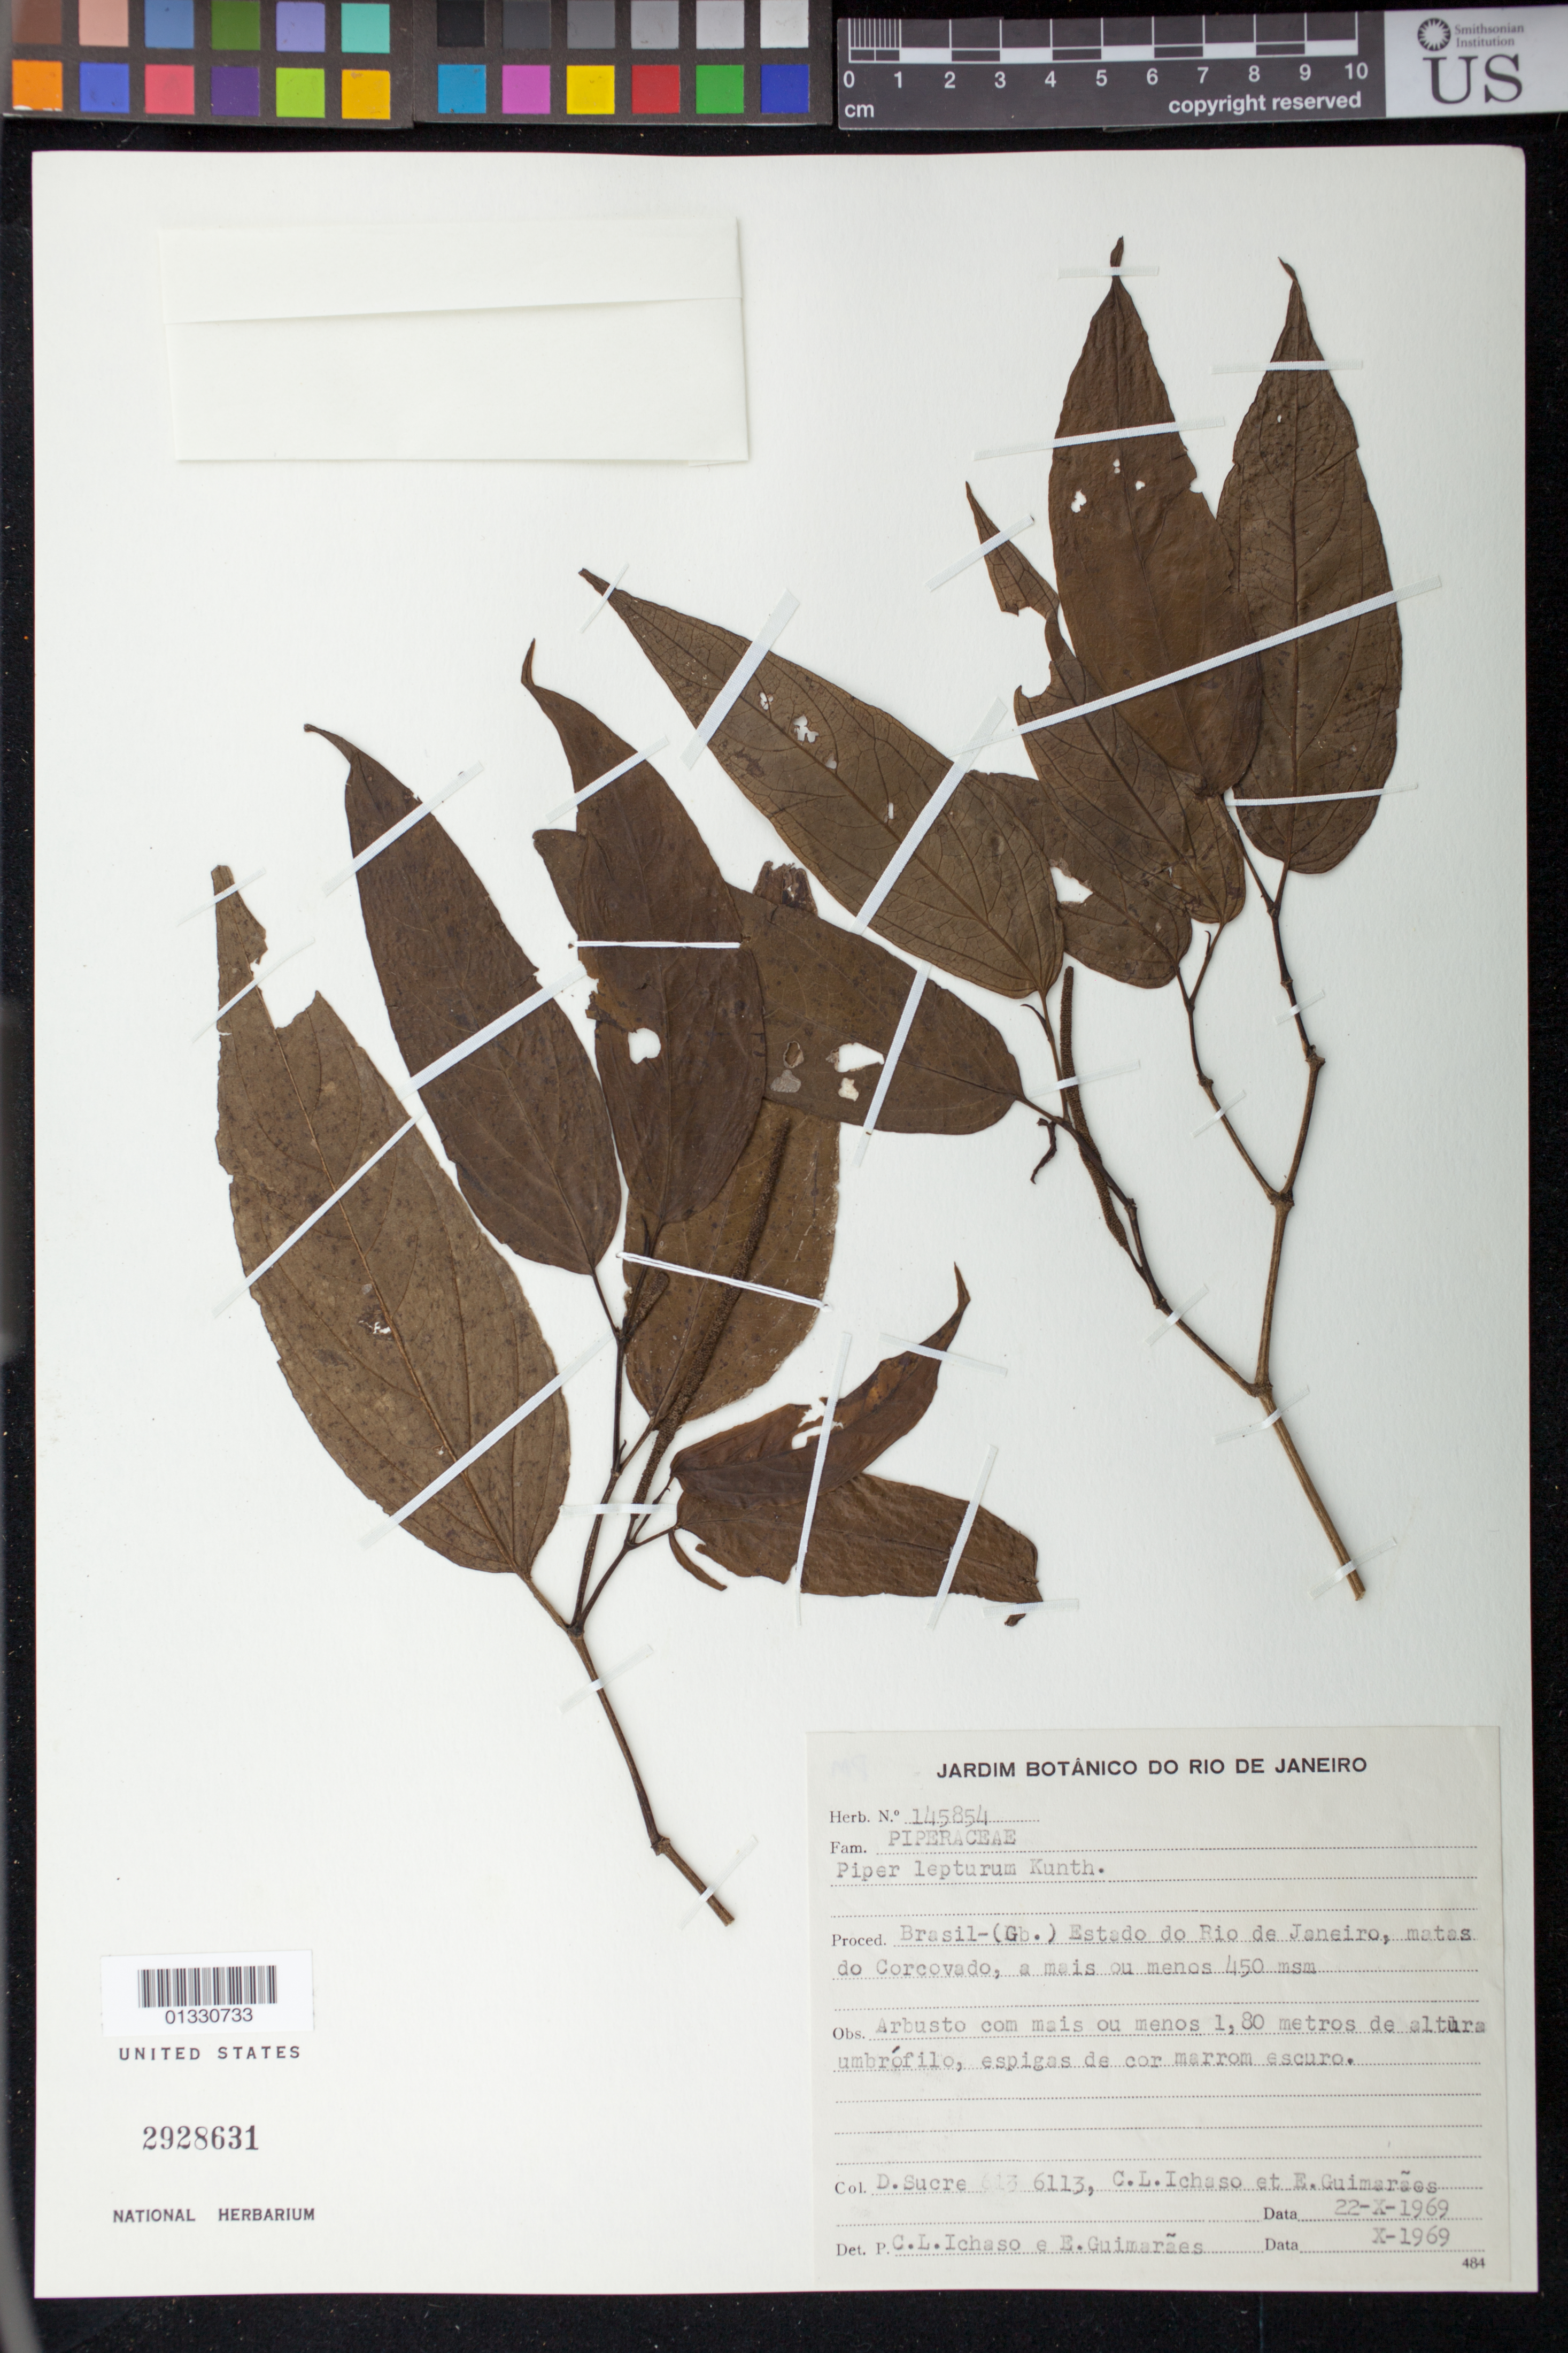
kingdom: Plantae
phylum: Tracheophyta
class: Magnoliopsida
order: Piperales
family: Piperaceae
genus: Piper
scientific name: Piper lepturum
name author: Kunth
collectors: D. Sucre, C. L. Ichaso & E. Guimaraes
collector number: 6113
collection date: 1969-10-22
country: Brazil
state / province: Rio de Janeiro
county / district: Rio de Janeiro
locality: Matas do Corcovado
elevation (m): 450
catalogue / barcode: US 2928631